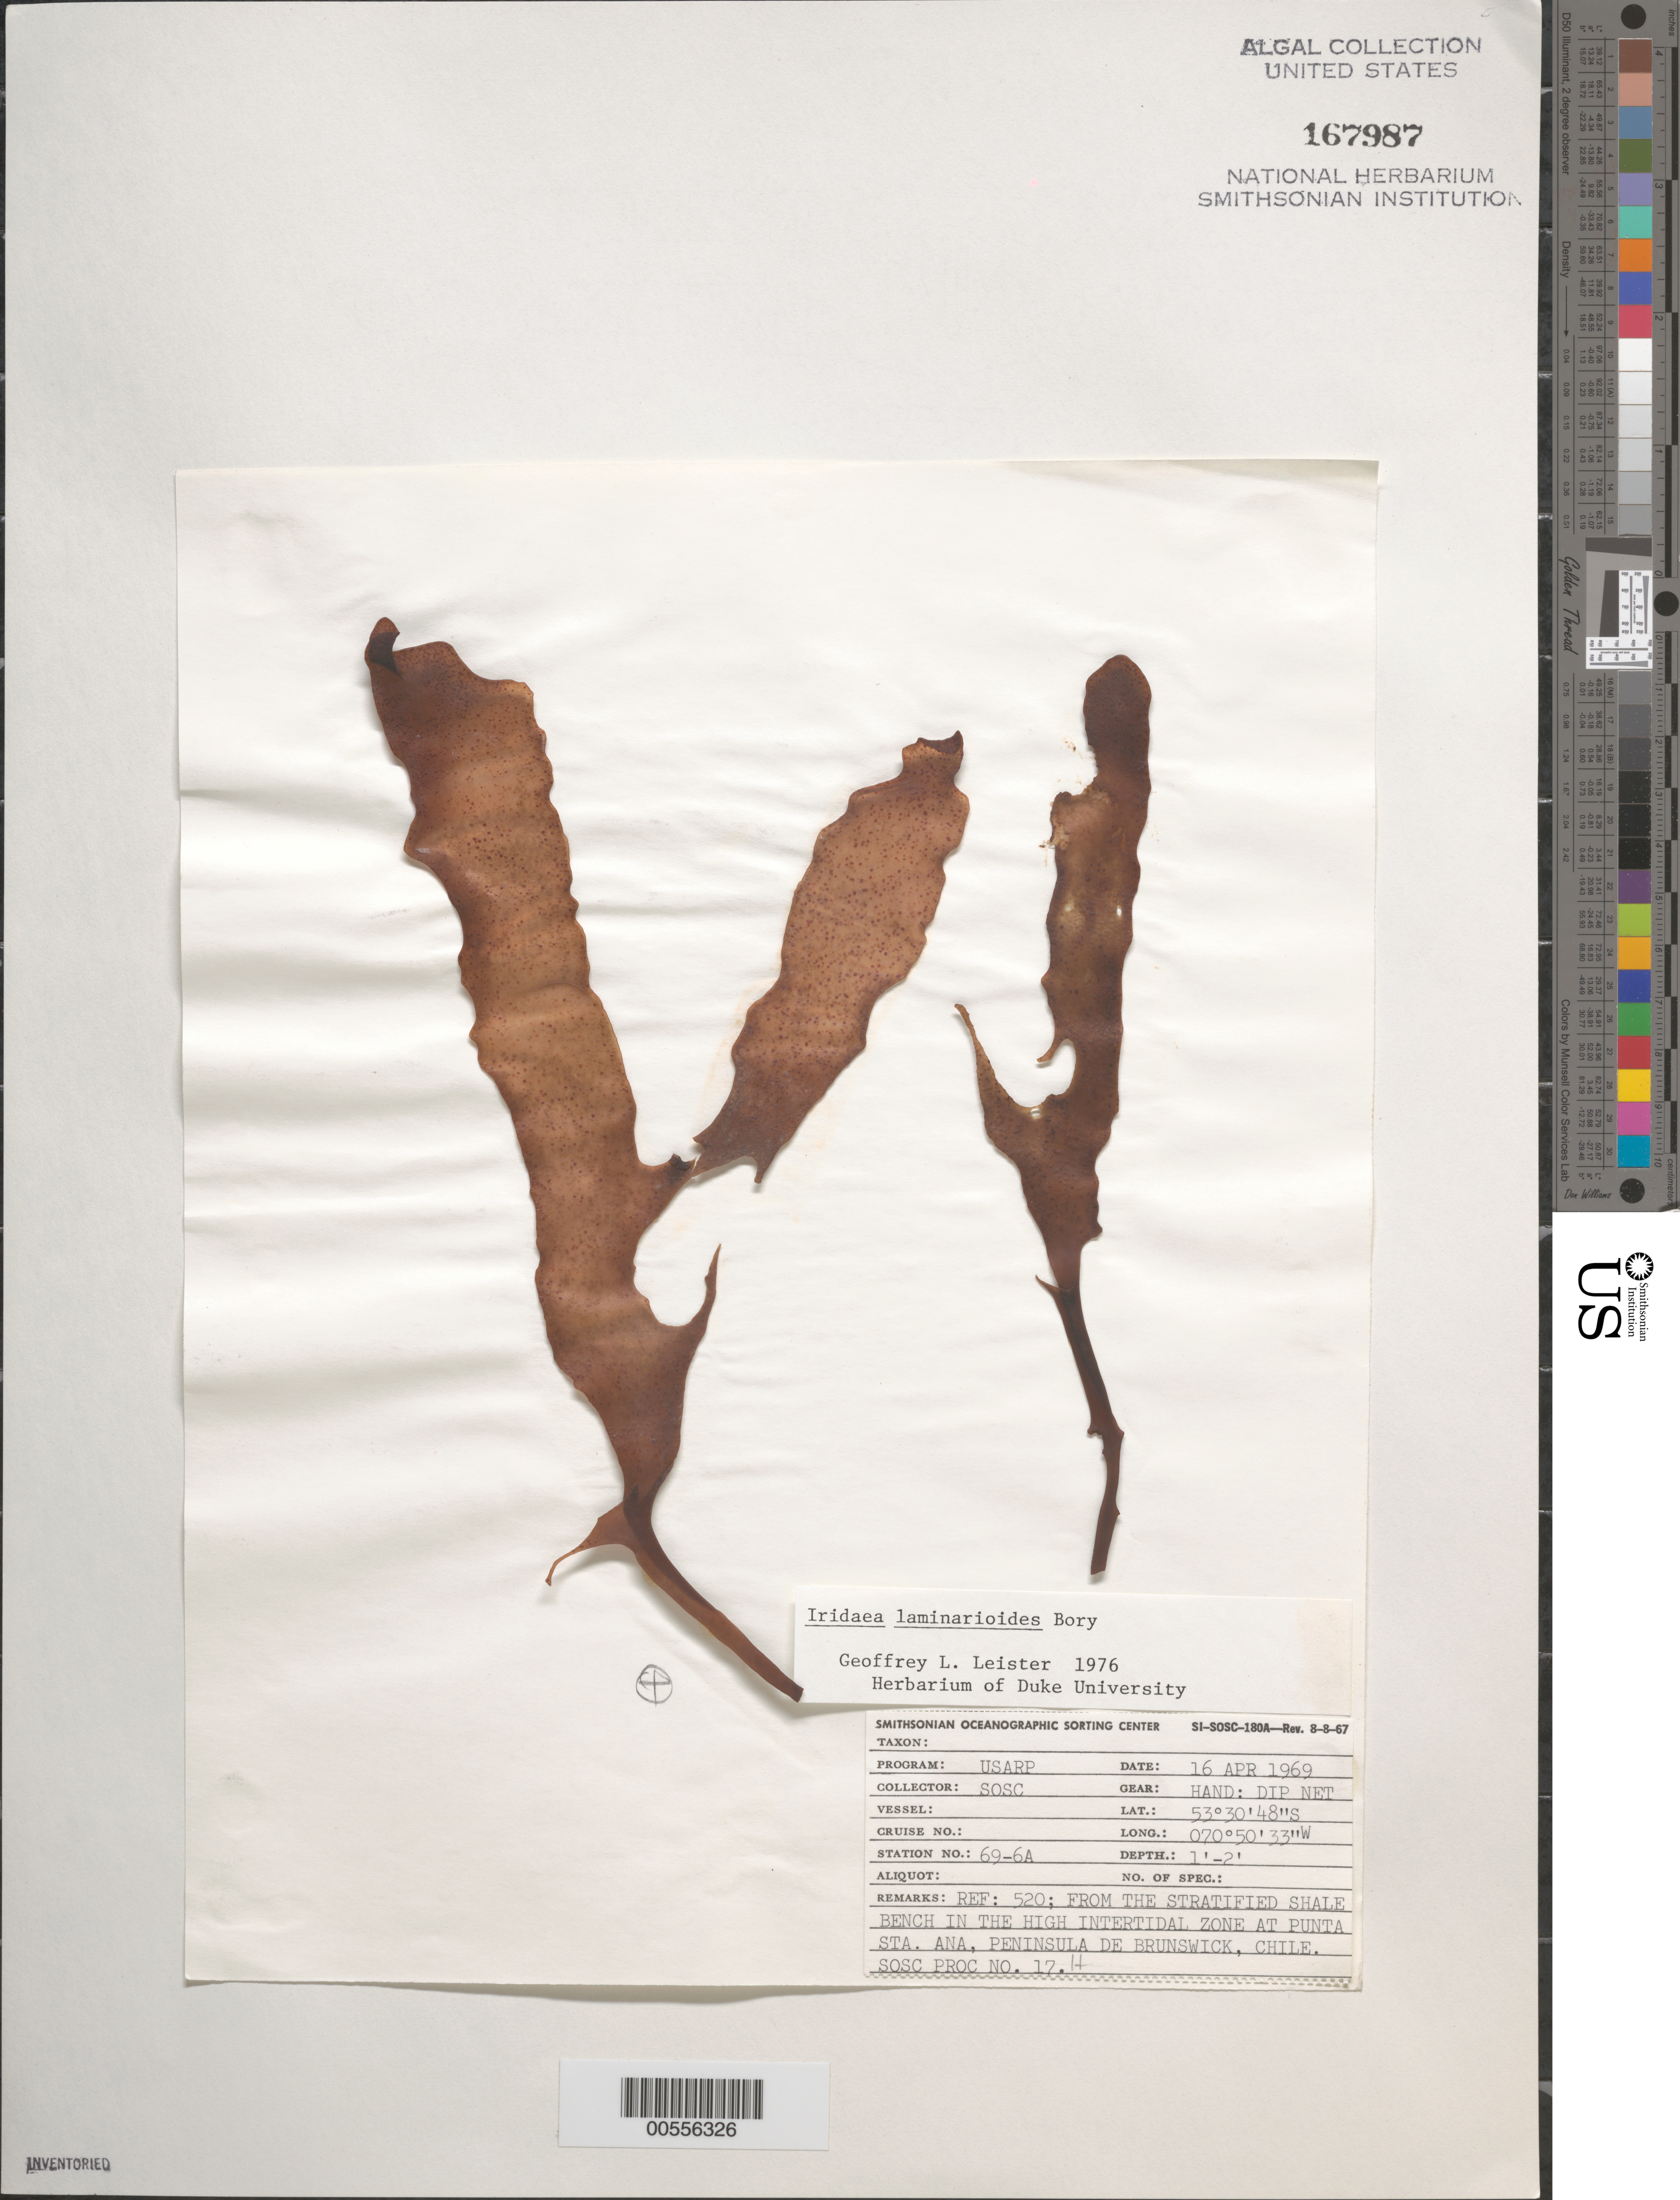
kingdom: Plantae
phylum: Rhodophyta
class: Florideophyceae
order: Gigartinales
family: Gigartinaceae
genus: Mazzaella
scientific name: Mazzaella laminarioides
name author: (Bory) Fredericq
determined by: Algae name updating Project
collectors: SOSC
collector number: Station 69-6a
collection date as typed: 16 Apr 1969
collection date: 1969-04-16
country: Chile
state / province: Magallanes y de la Antártica Chilena (XII)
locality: Punta santa ana, peninsula de brunswick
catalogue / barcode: US 167987